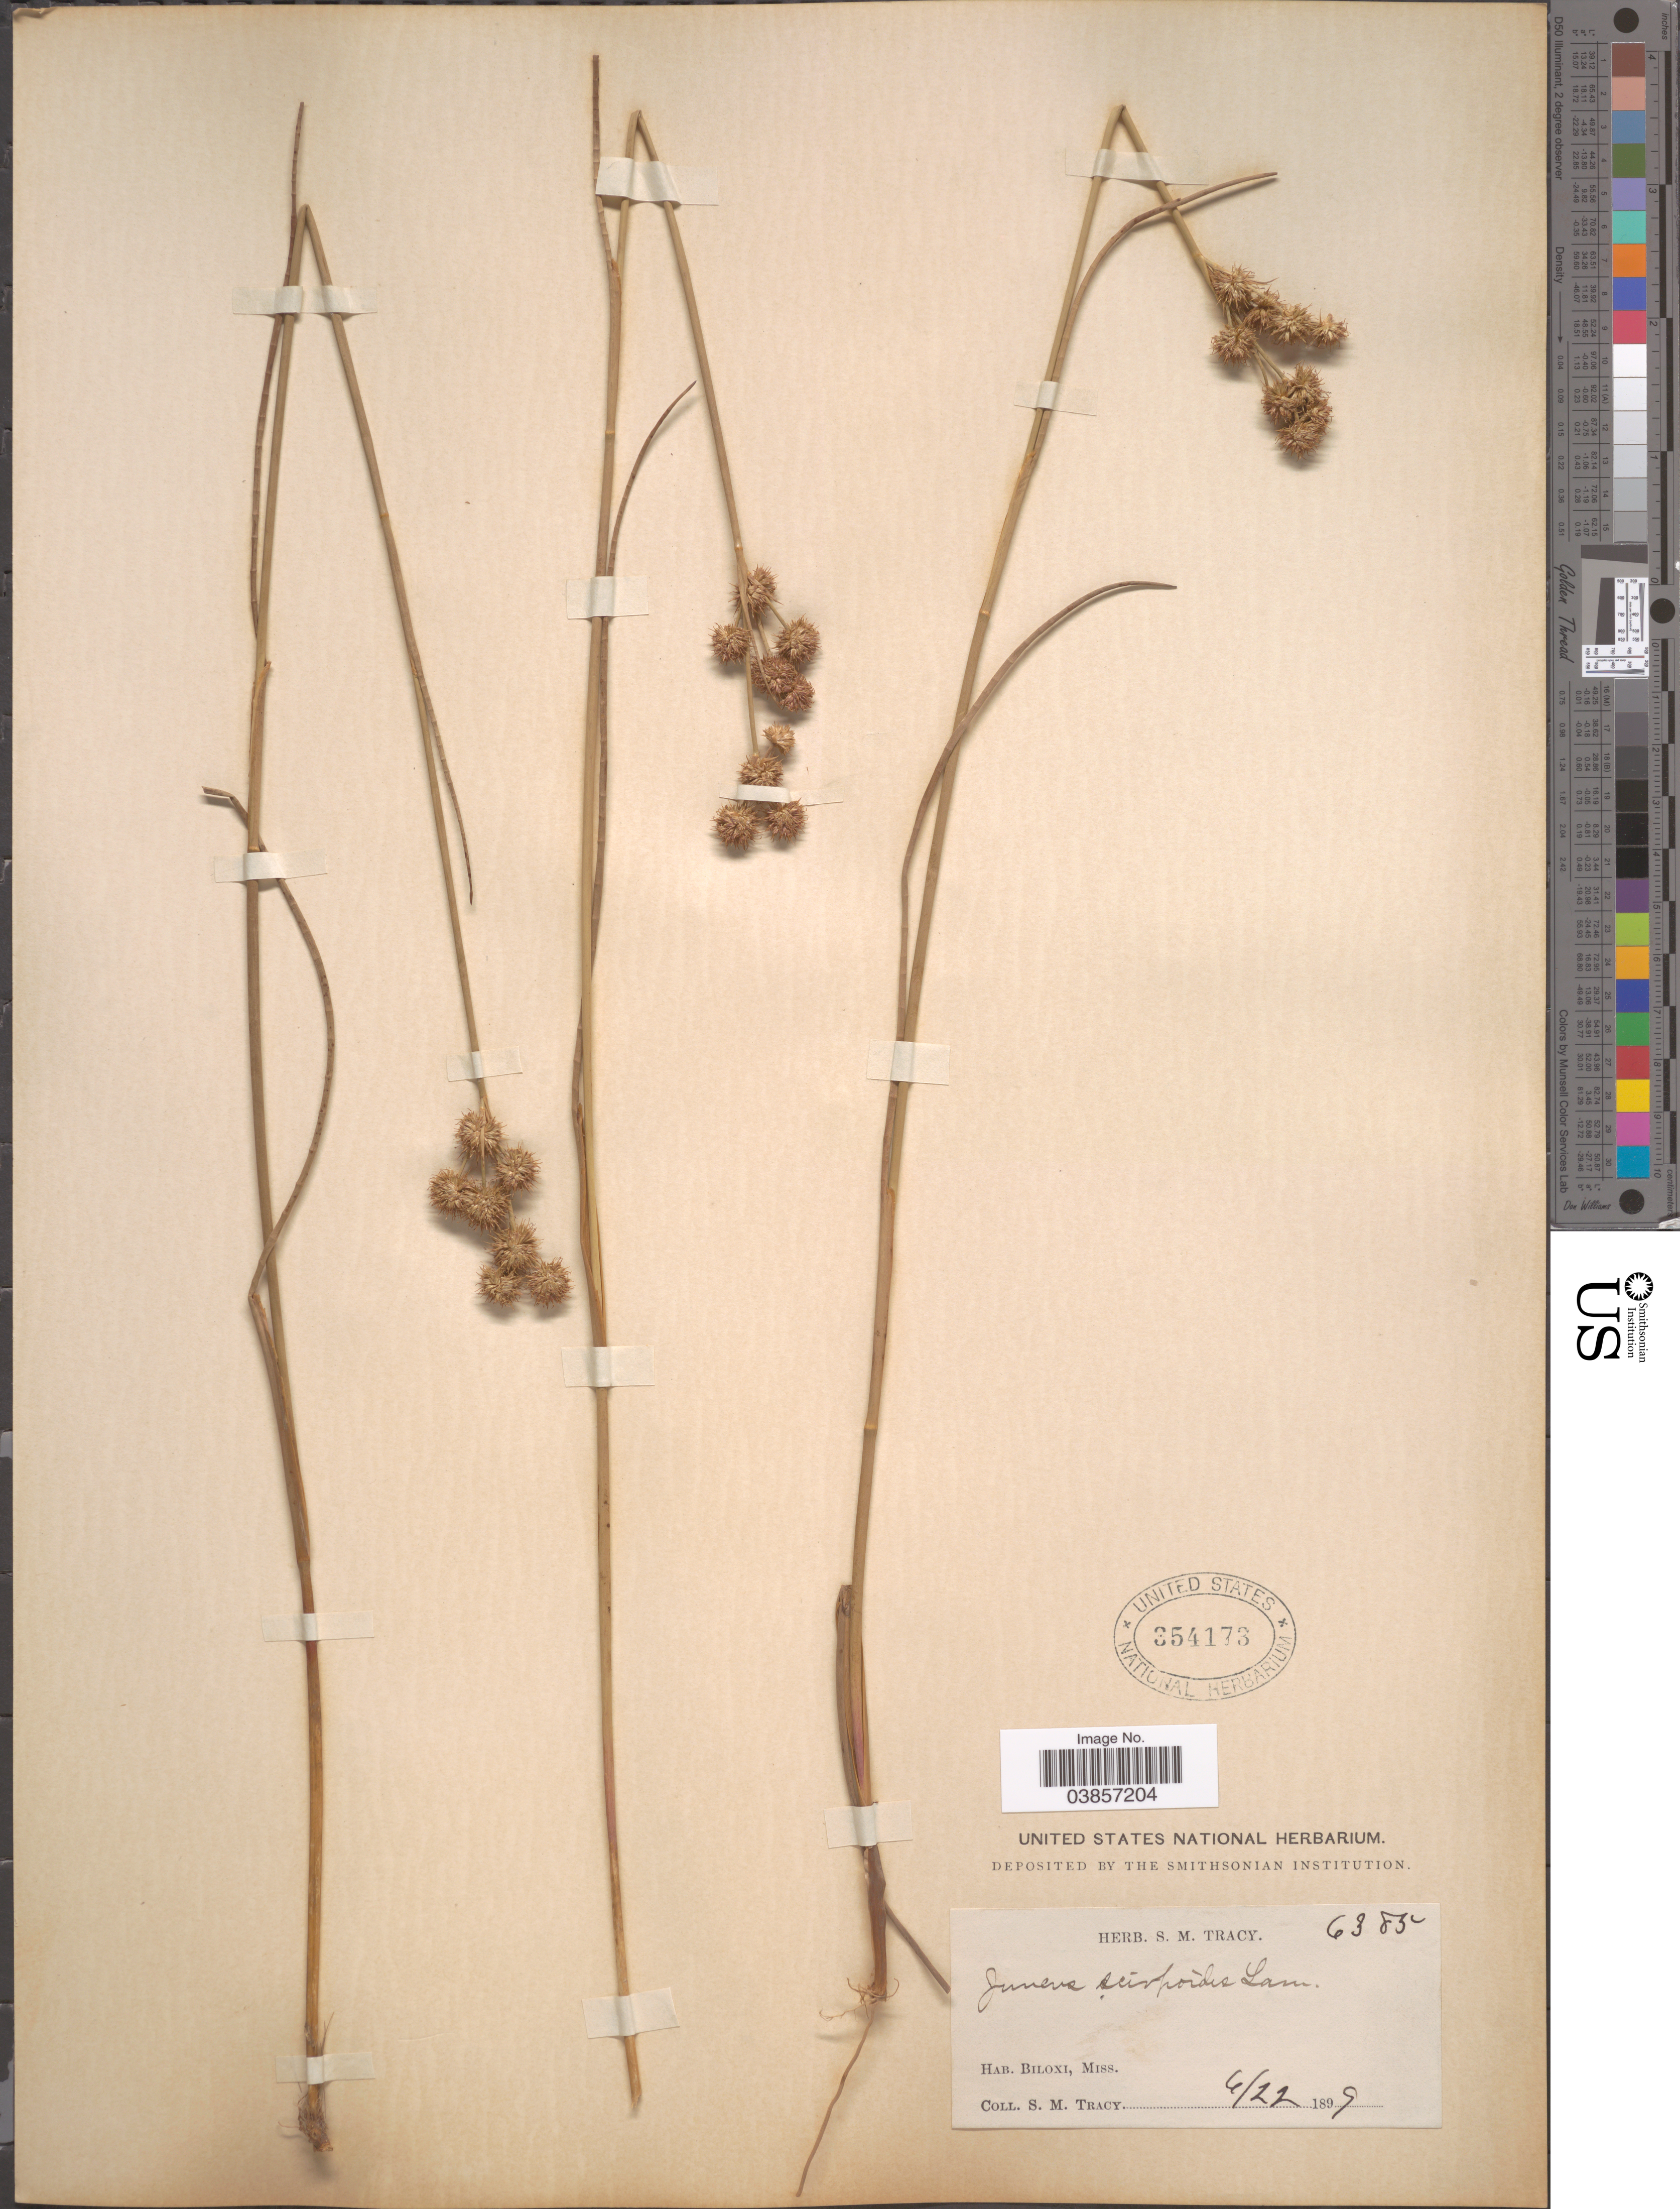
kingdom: Plantae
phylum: Tracheophyta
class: Liliopsida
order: Poales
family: Juncaceae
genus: Juncus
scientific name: Juncus scirpoides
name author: Lam.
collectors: S. M. Tracy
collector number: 6385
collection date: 1899-06-22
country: United States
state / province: Mississippi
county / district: Harrison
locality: Biloxi.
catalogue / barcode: US 354173